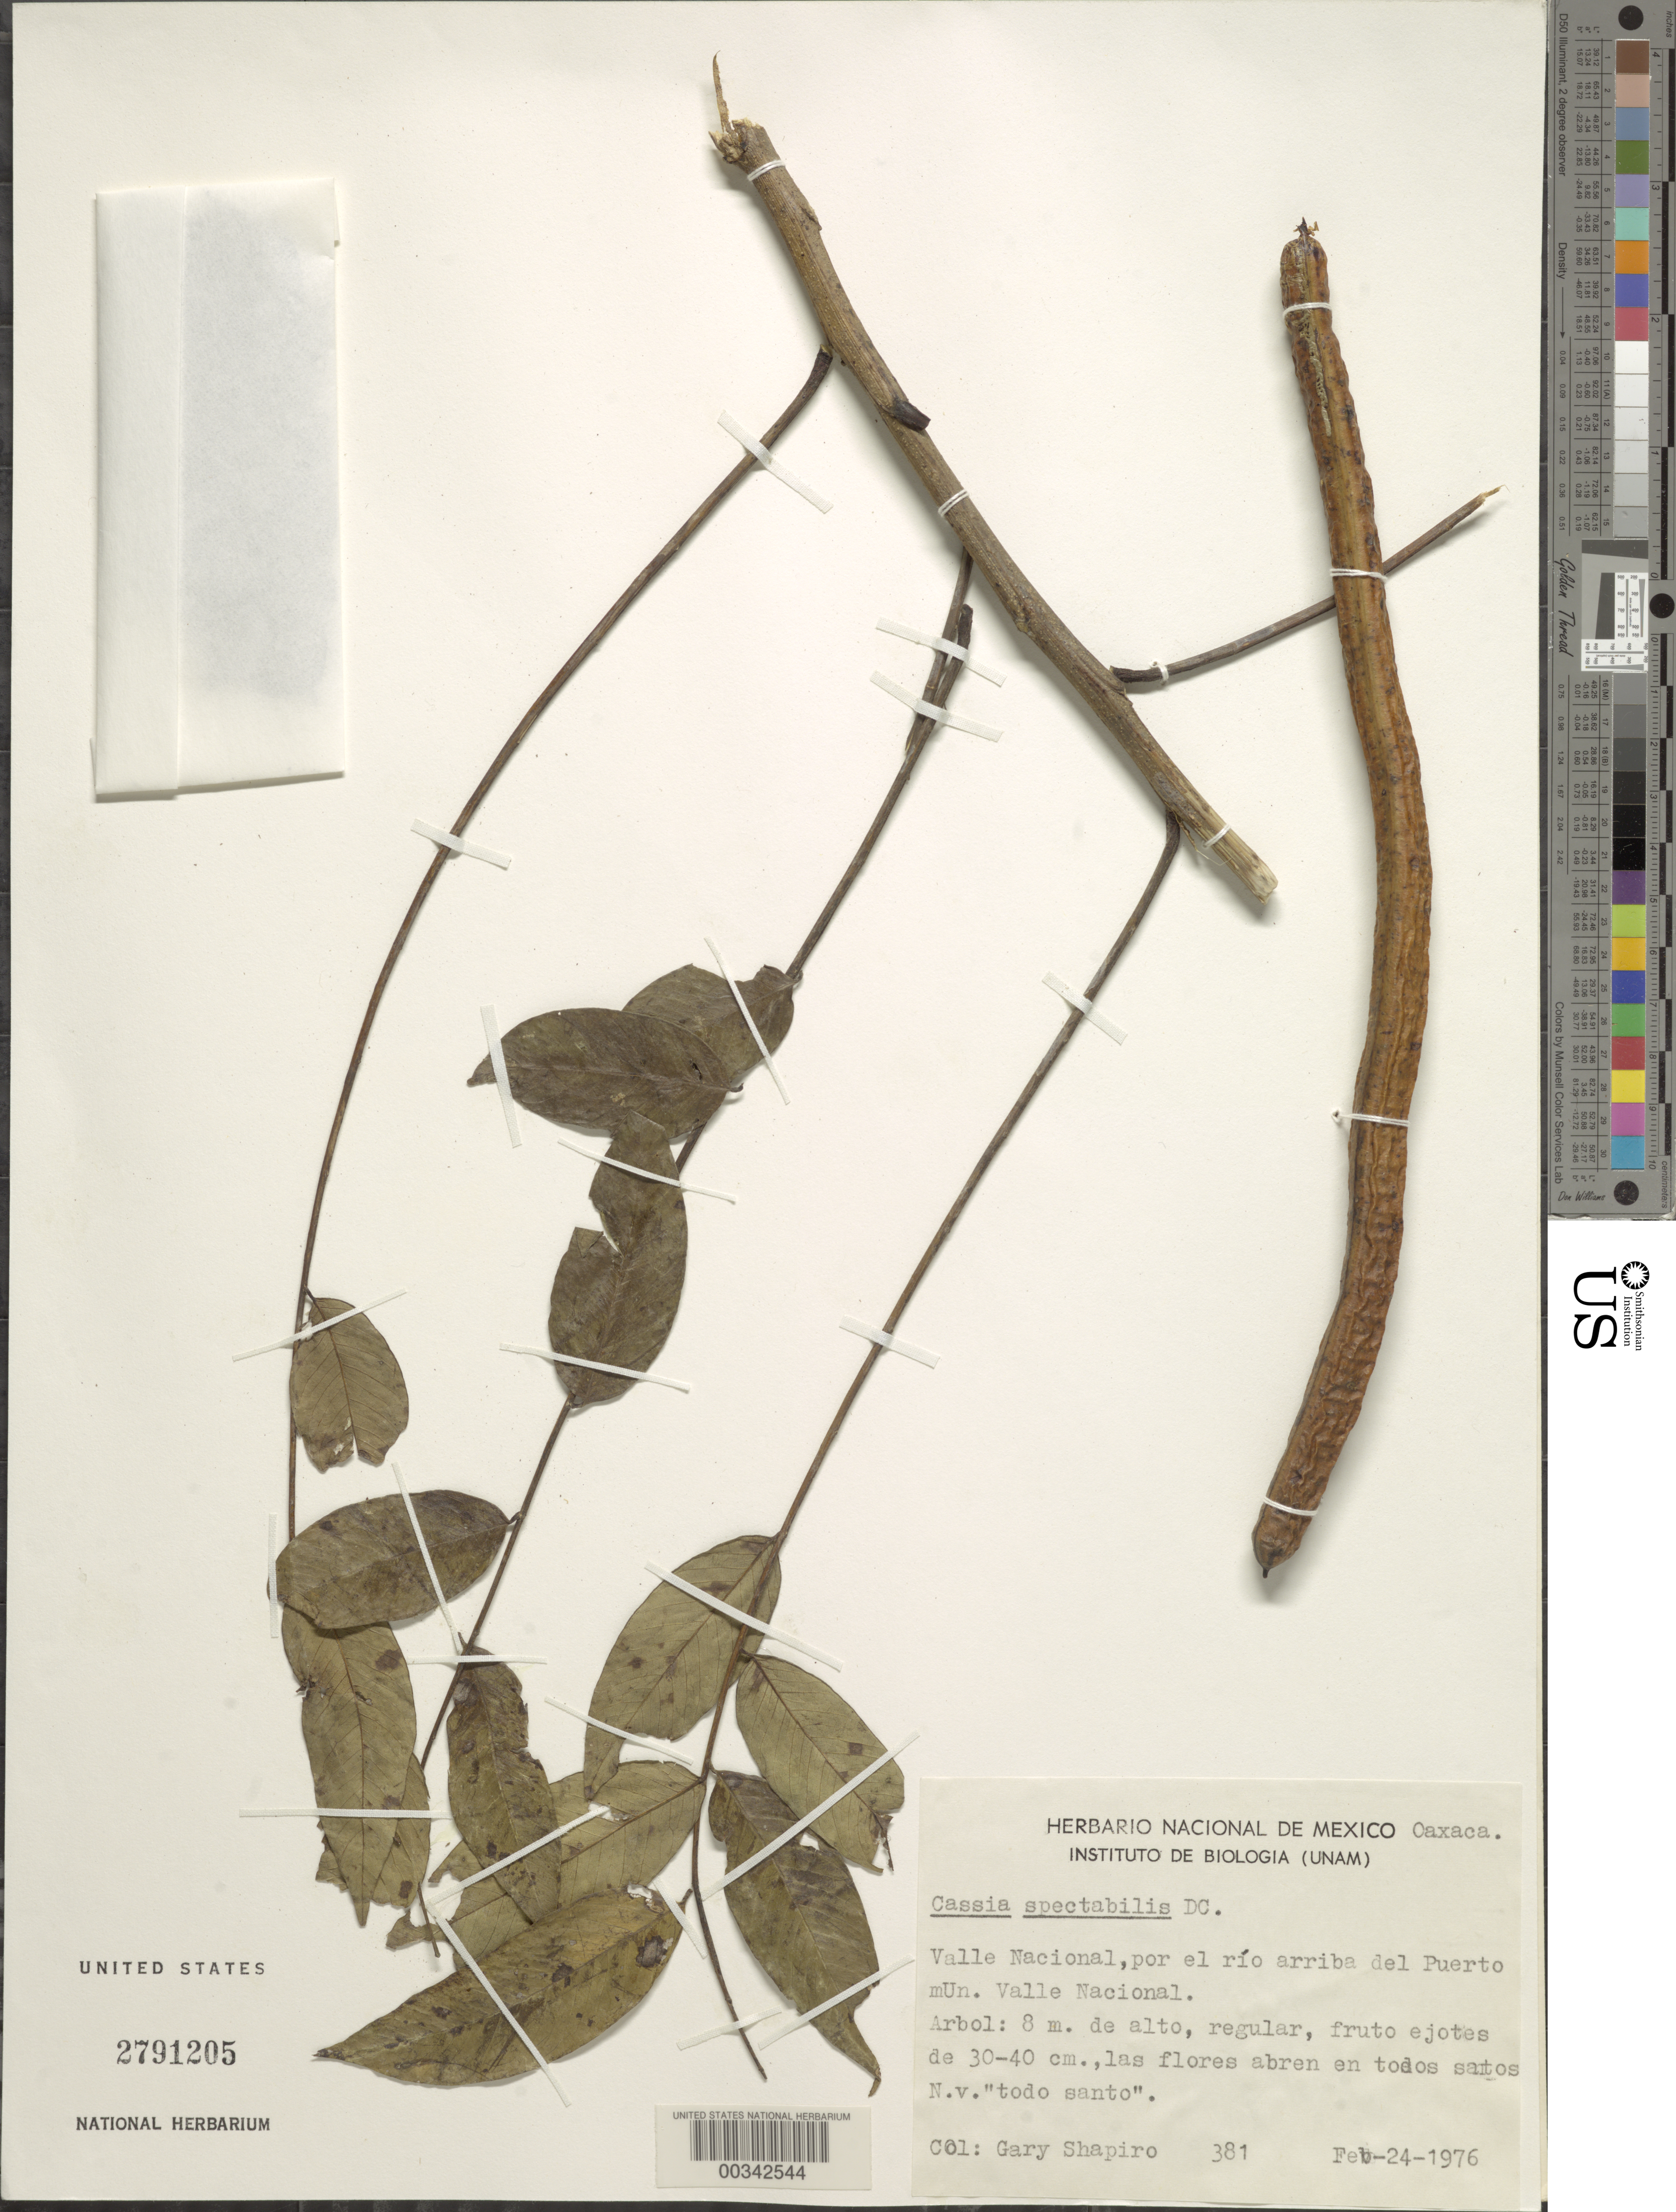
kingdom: Plantae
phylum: Tracheophyta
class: Magnoliopsida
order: Fabales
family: Fabaceae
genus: Senna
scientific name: Senna spectabilis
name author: (DC.) H.S. Irwin & Barneby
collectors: G. Shapiro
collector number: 381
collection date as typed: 24 Feb 1976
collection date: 1976-02-24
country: Mexico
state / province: Oaxaca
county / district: Valle Nacional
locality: Valle nacional, by the river above the puerto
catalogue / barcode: US 2791205